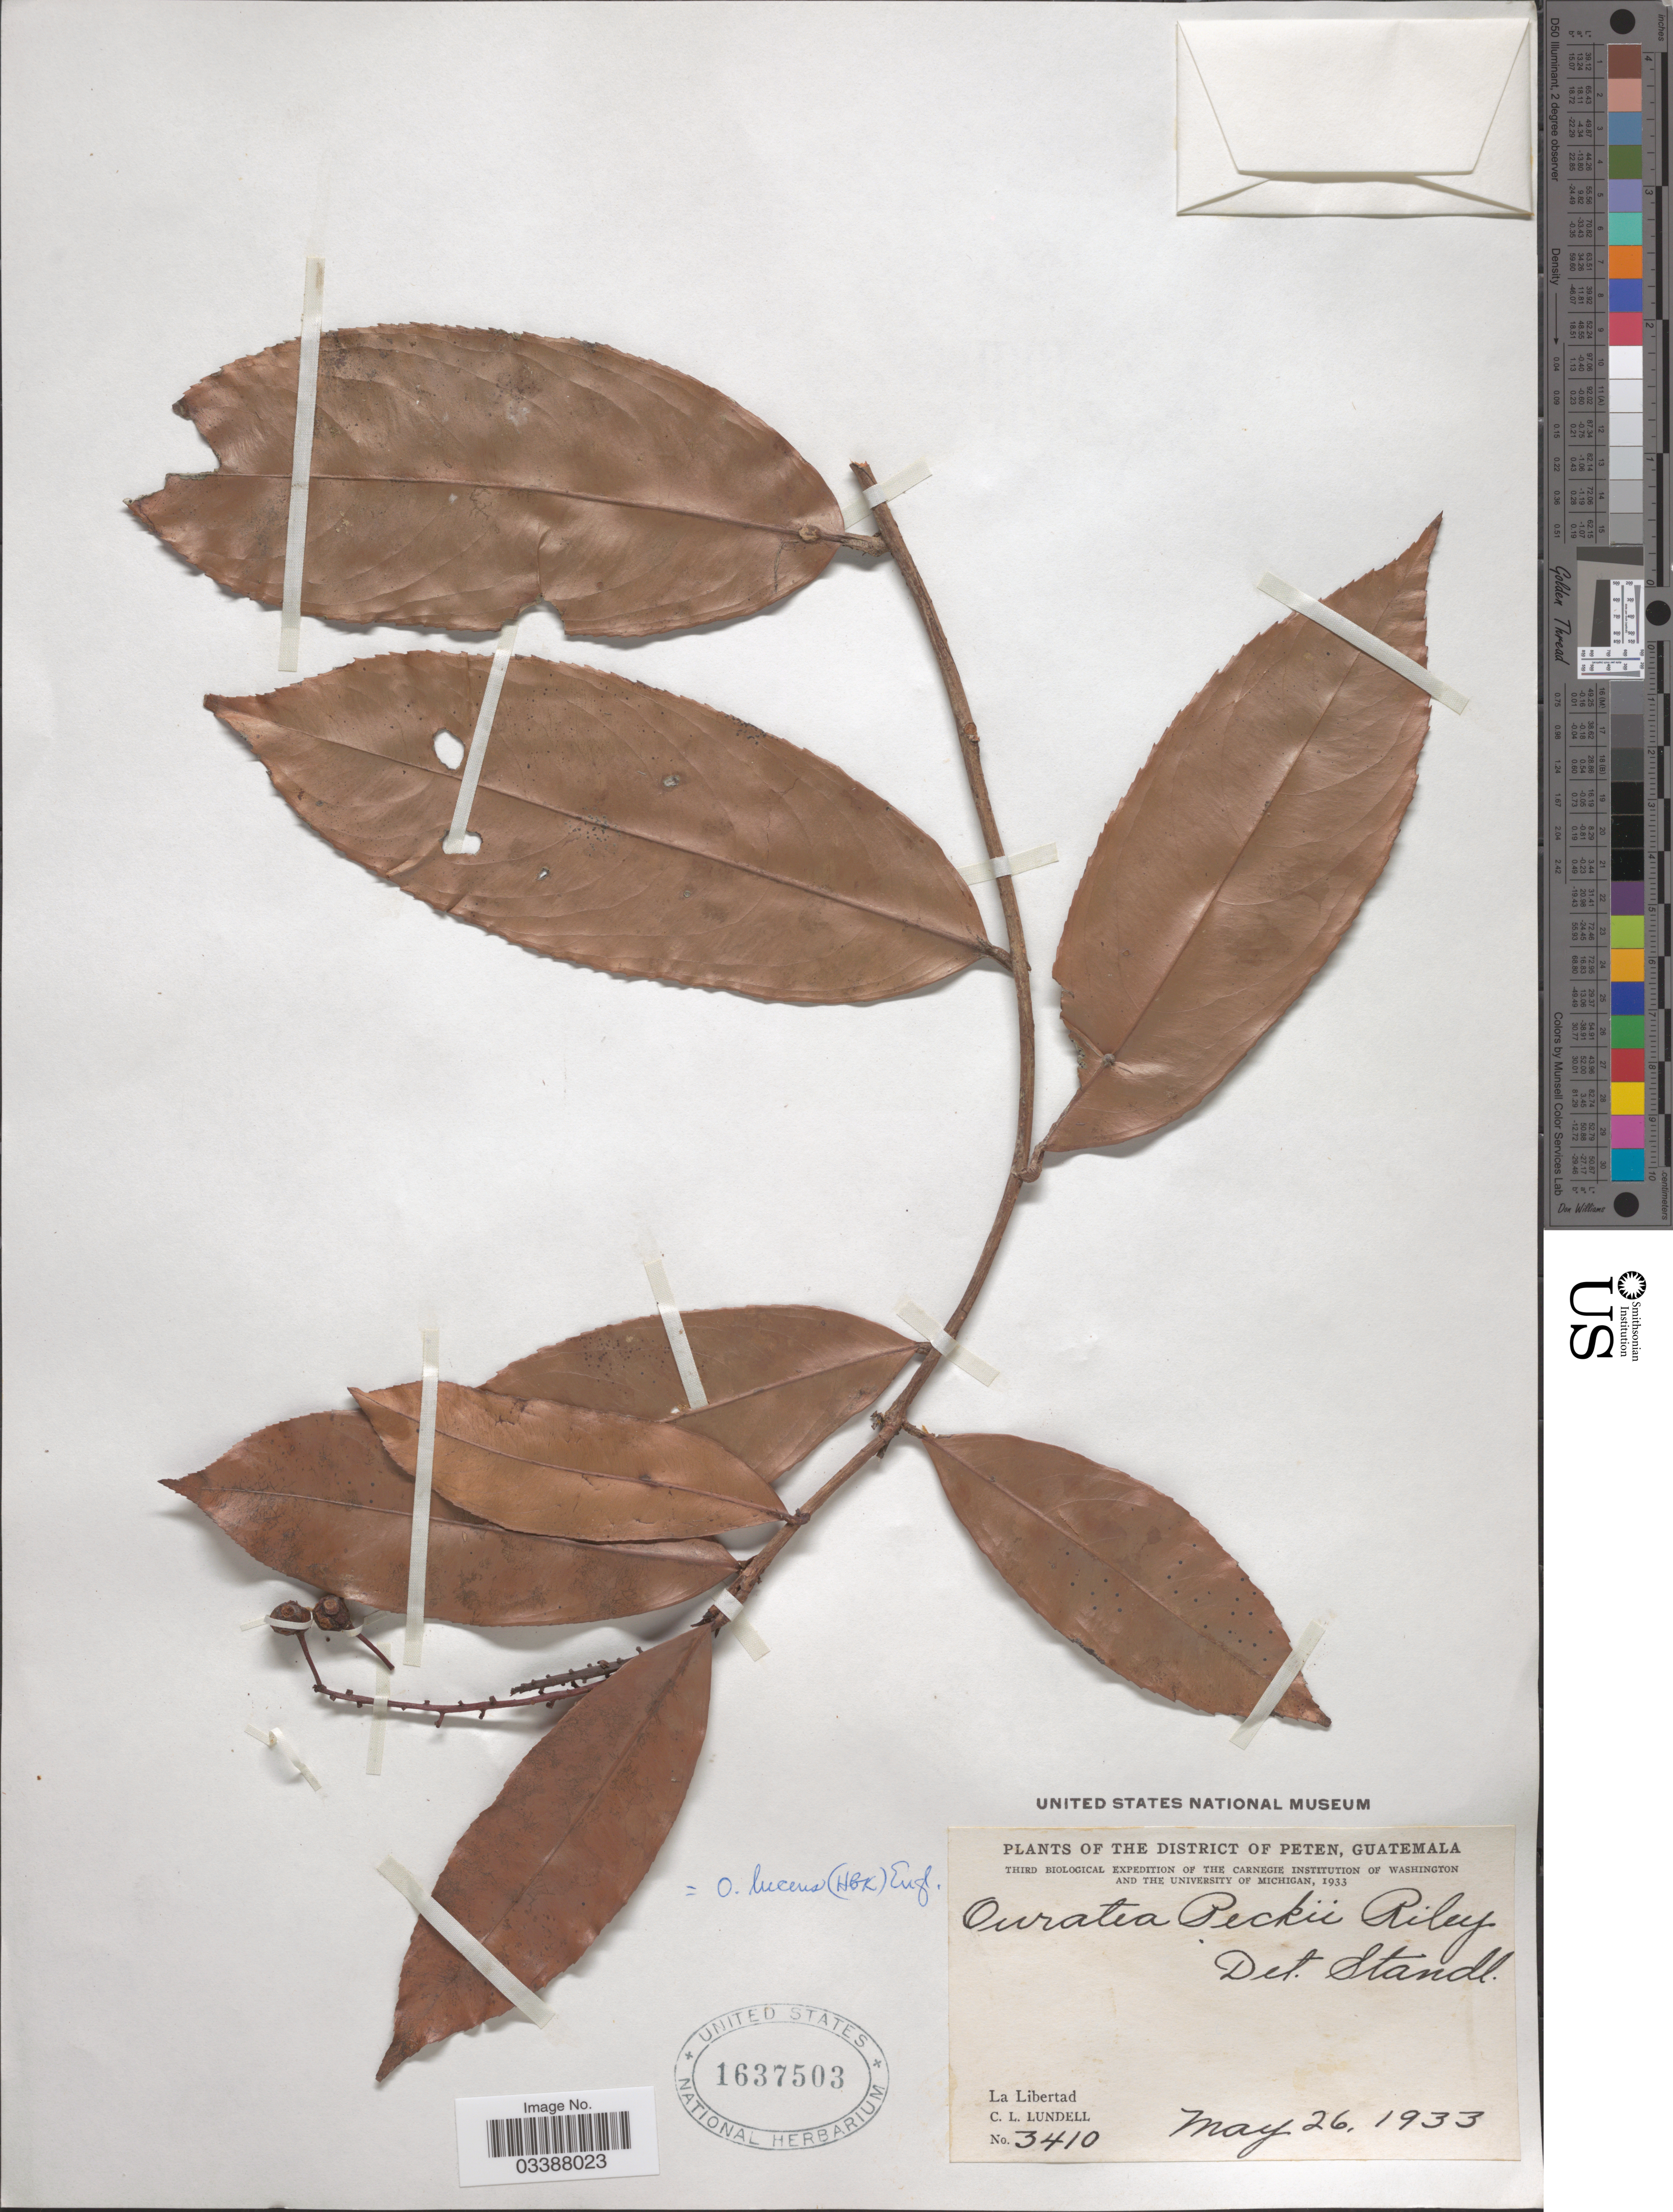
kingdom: Plantae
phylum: Tracheophyta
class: Magnoliopsida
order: Malpighiales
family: Ochnaceae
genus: Ouratea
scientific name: Ouratea lucens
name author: (Kunth) Engl.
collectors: C. L. Lundell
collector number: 3410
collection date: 1933-05-26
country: Guatemala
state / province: El Petén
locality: The District of Peten. La Libertad.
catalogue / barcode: US 1637503